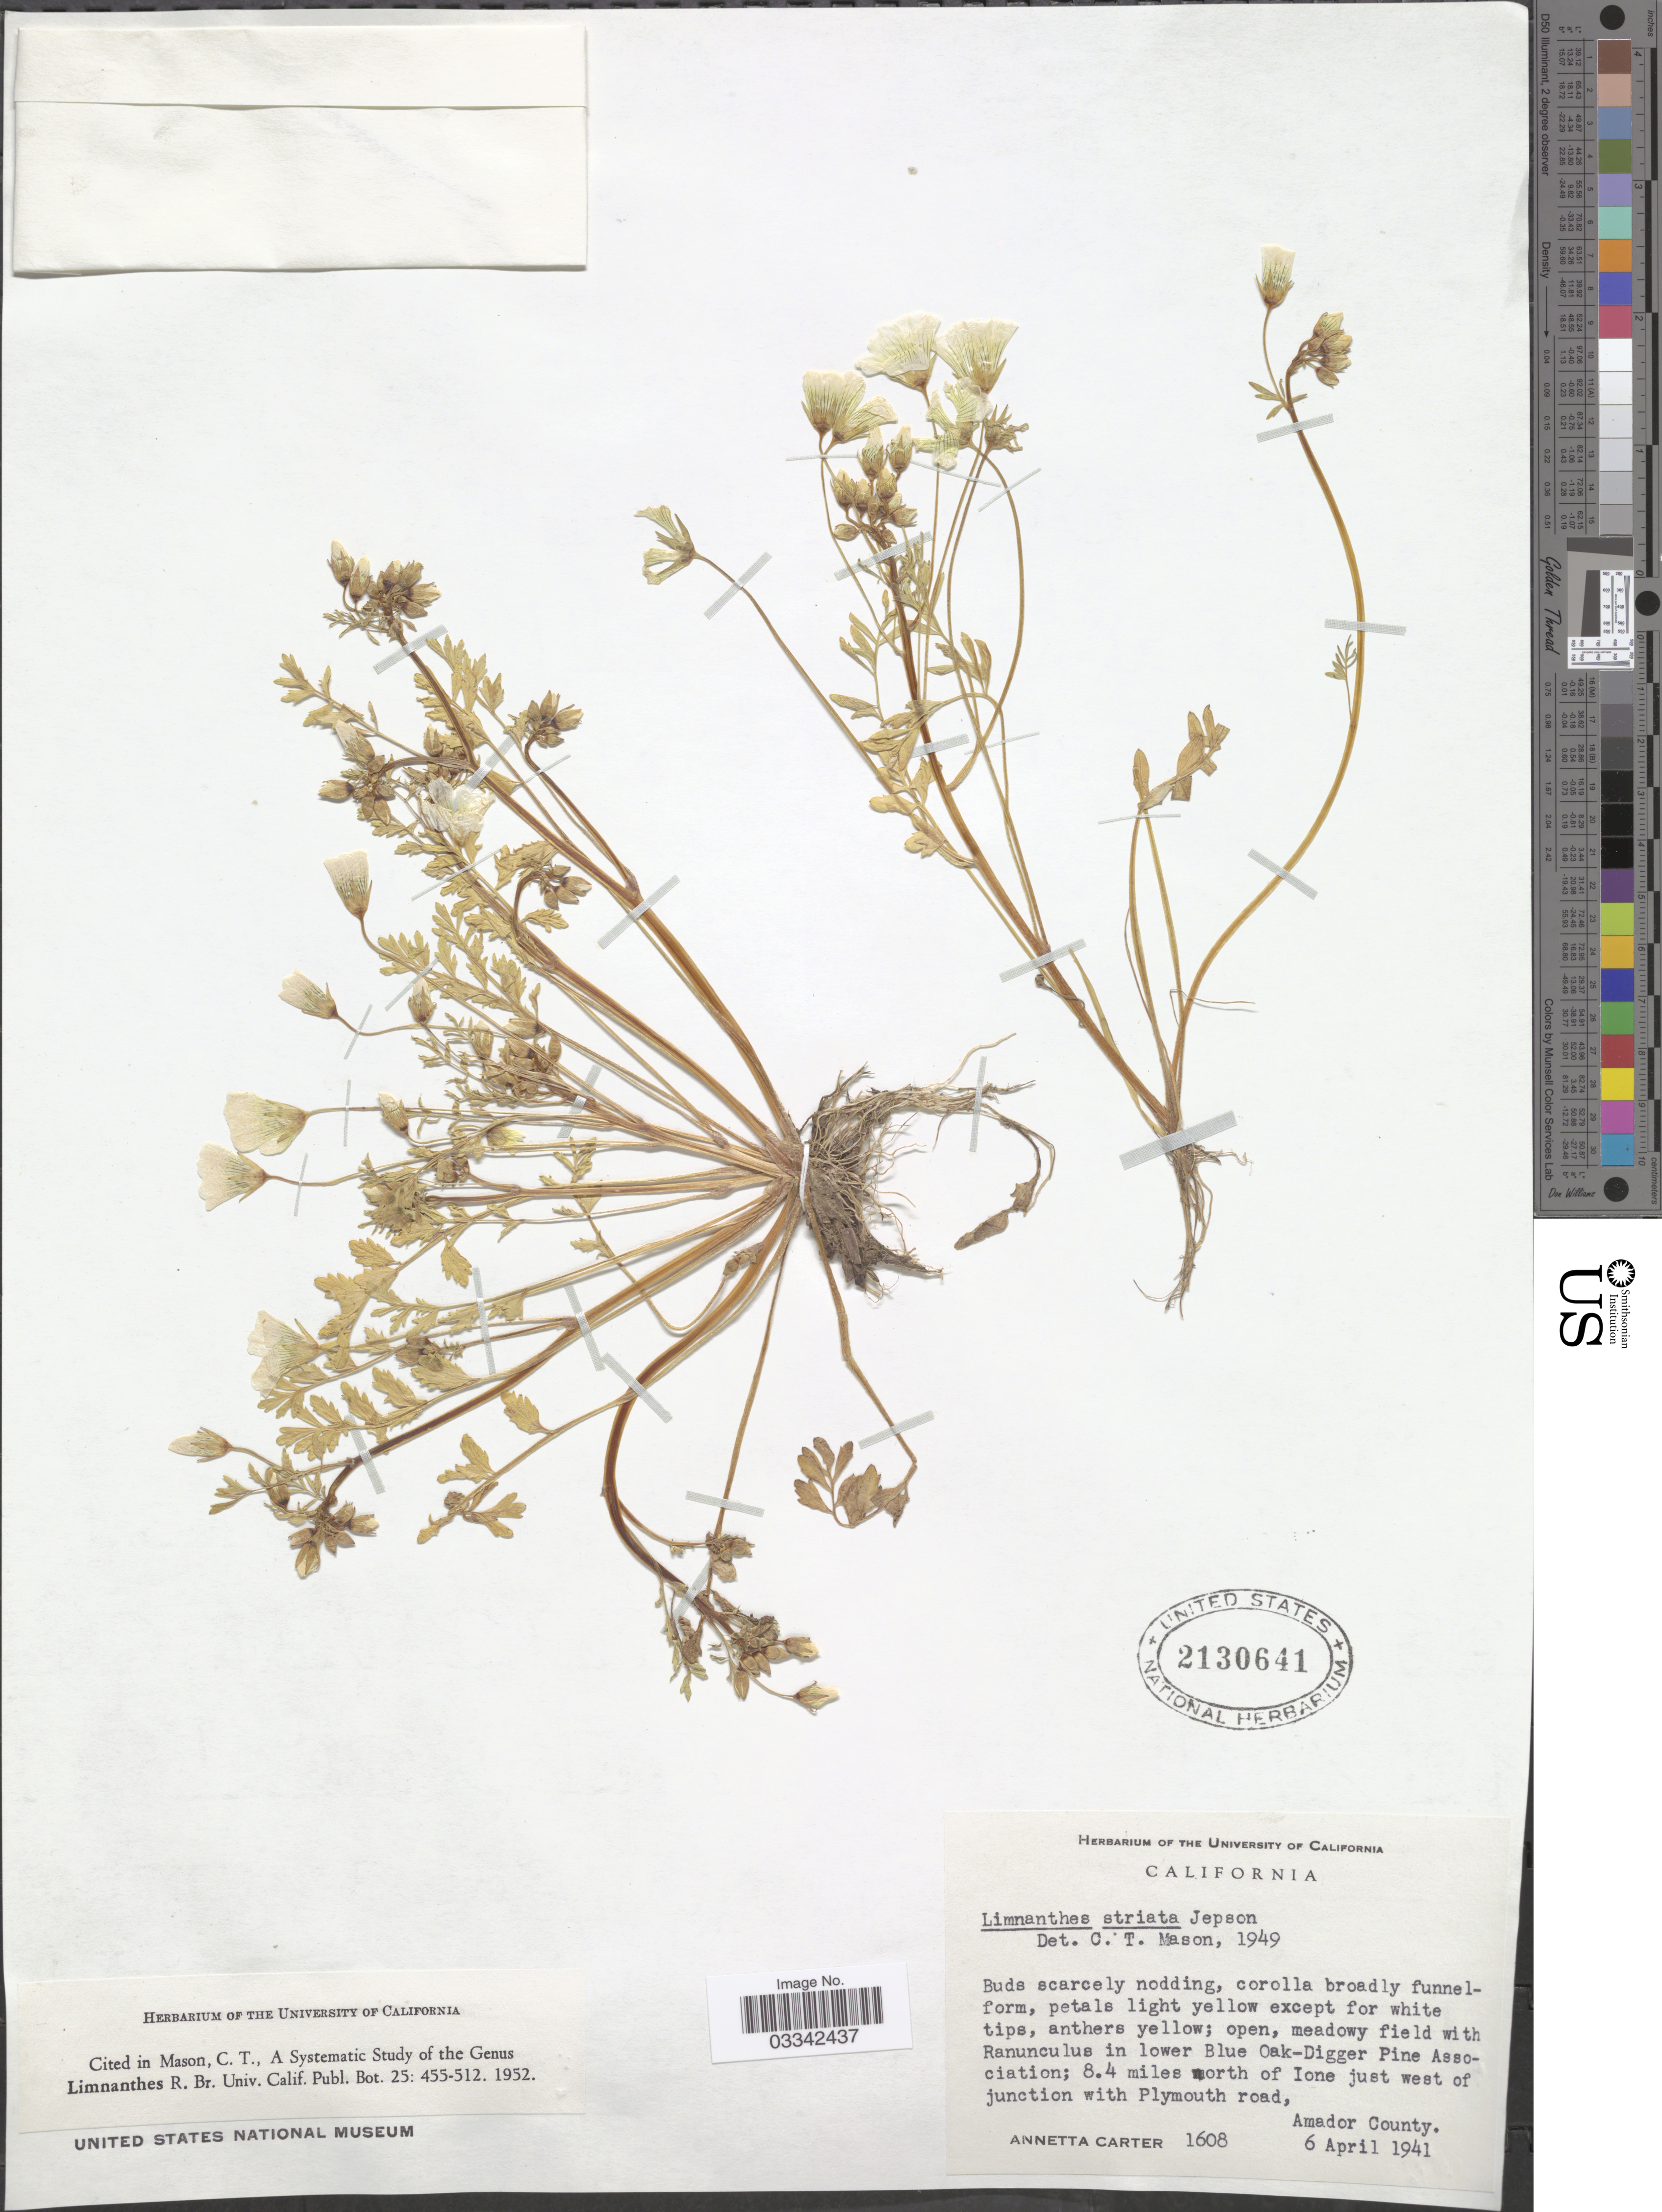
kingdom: Plantae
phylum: Tracheophyta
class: Magnoliopsida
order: Brassicales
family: Limnanthaceae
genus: Limnanthes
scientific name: Limnanthes striata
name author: Jeps.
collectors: A. Carter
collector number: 1608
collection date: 1941-04-06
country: United States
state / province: California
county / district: Amador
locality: In lowe Blue Oak-Digger Pine Association; 8.4 miles north of Ione just west of junction with Plymouth road, Amador County.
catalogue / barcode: US 2130641